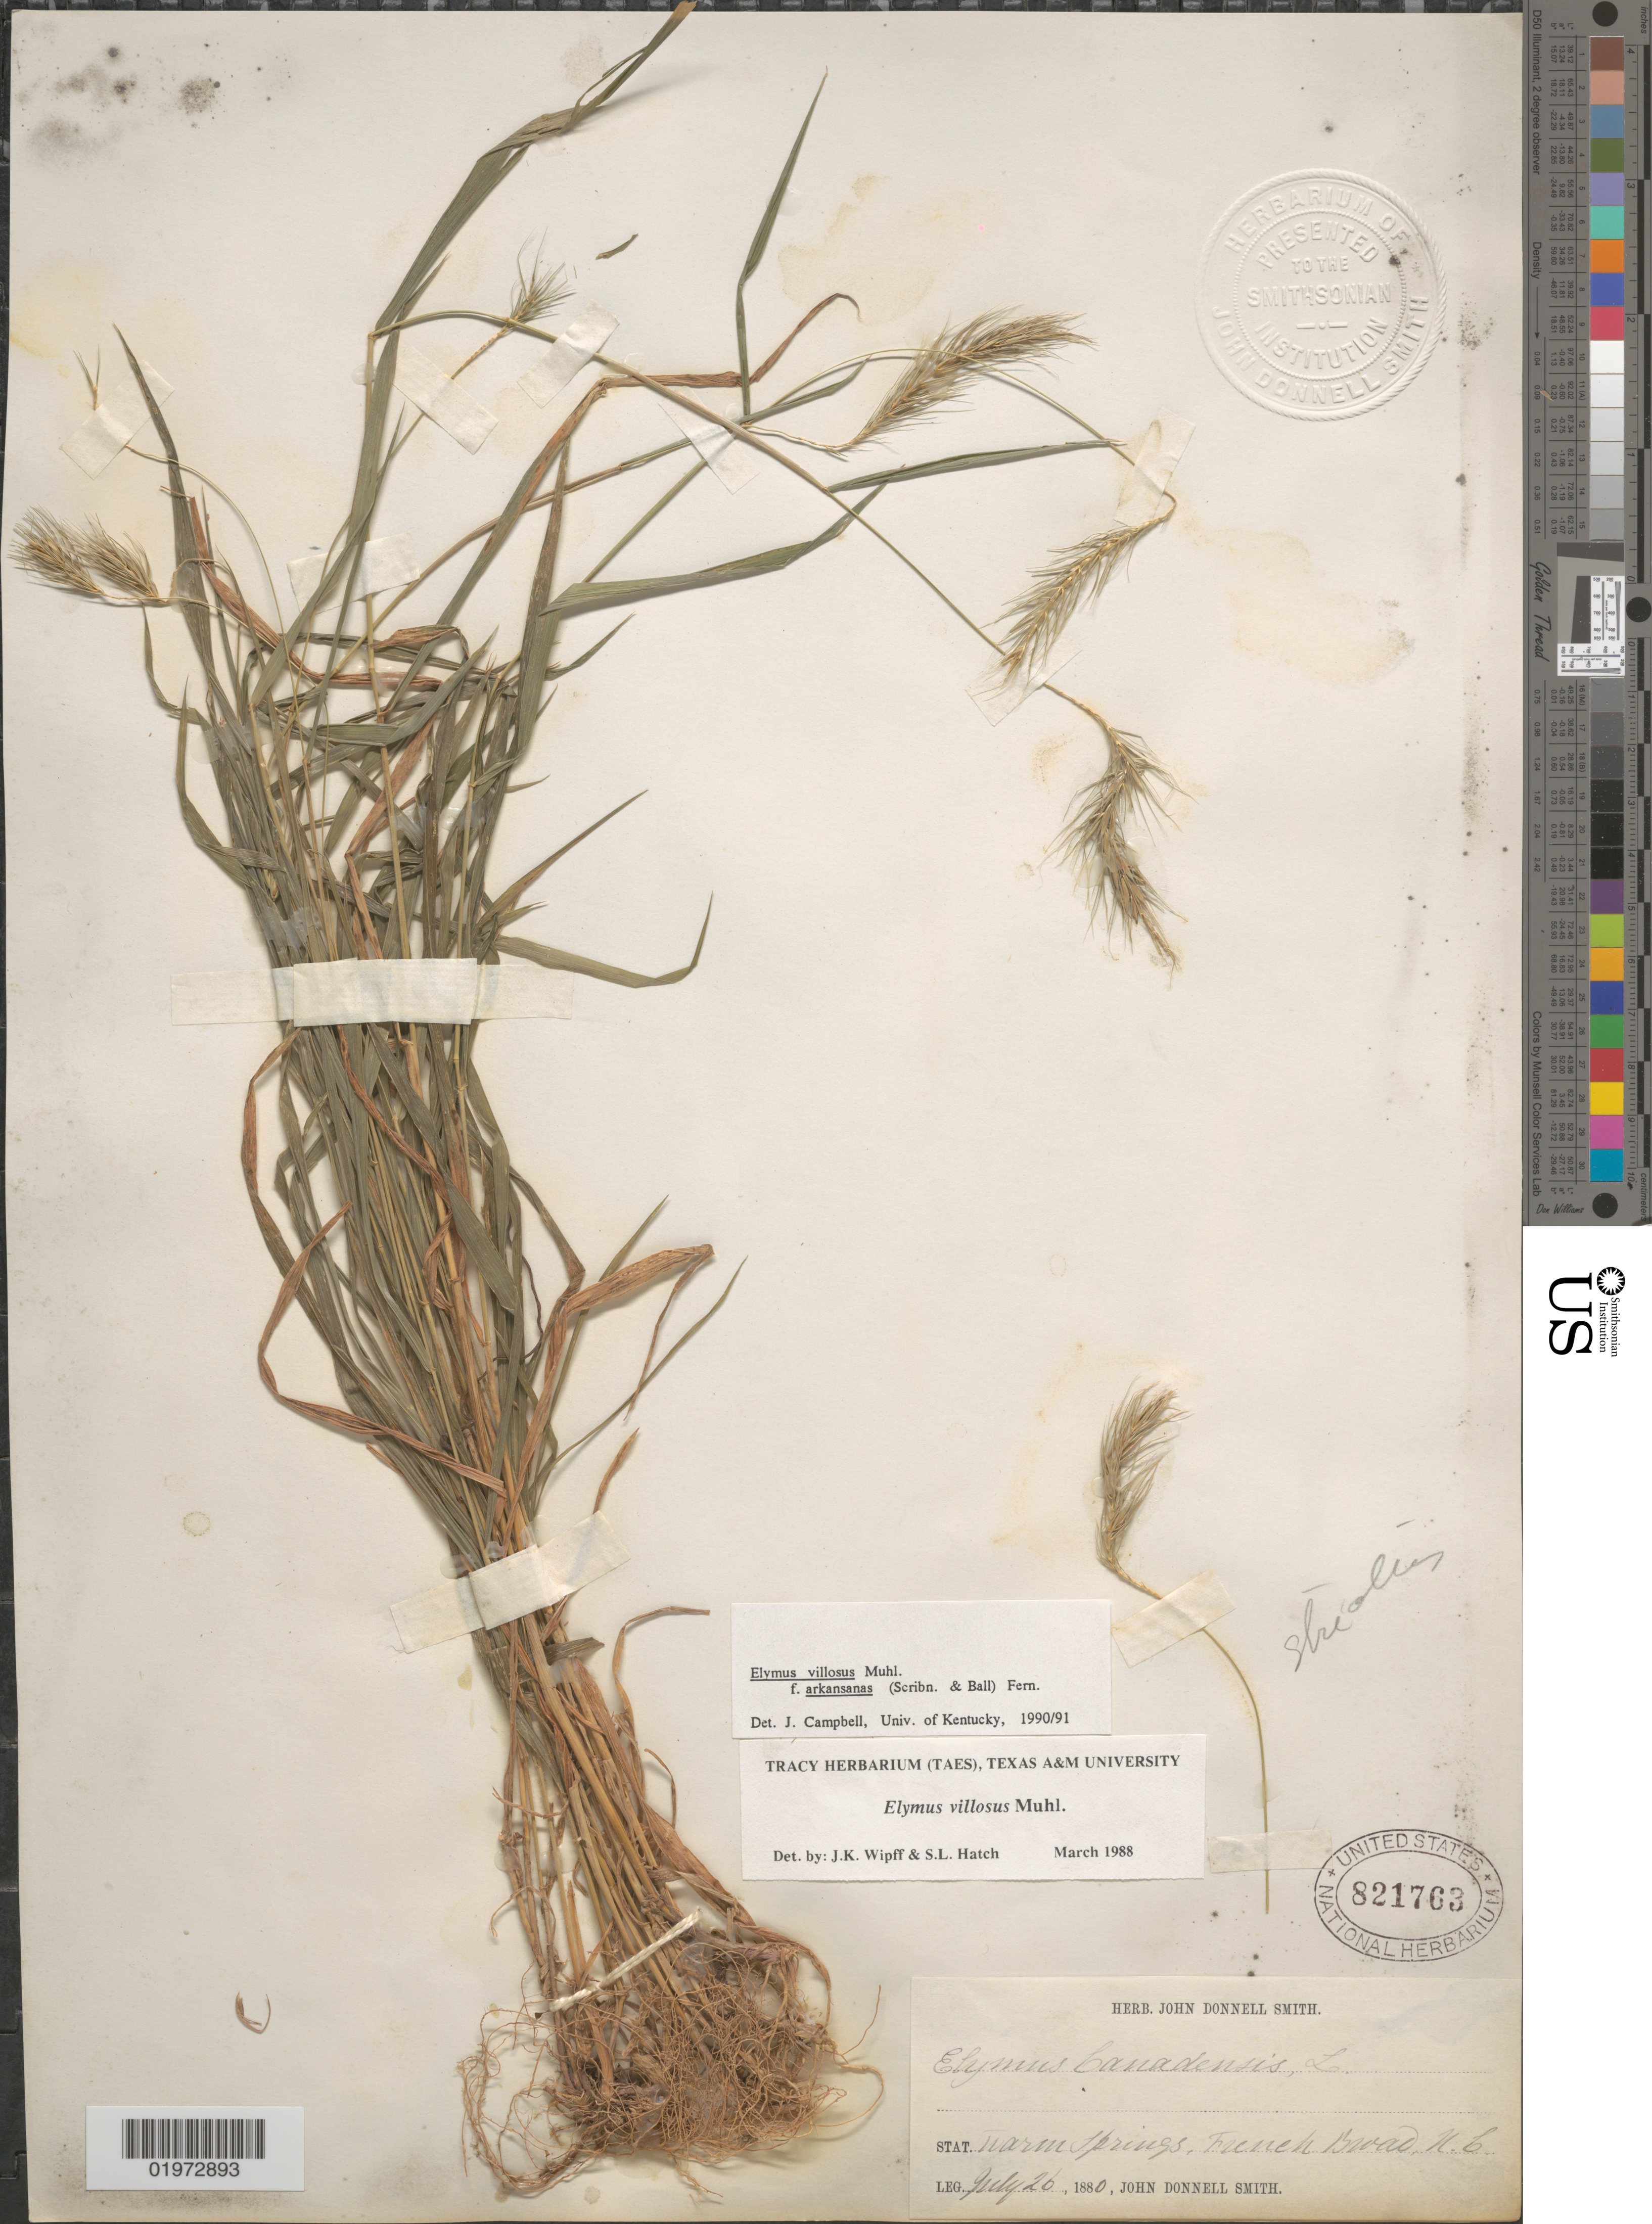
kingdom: Plantae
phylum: Tracheophyta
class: Liliopsida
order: Poales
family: Poaceae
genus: Elymus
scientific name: Elymus villosus var. arkansanus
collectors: J. Donnell Smith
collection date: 1880-07-26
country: United States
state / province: North Carolina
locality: Stat. Warm Springs, French Broad.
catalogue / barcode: US 821763